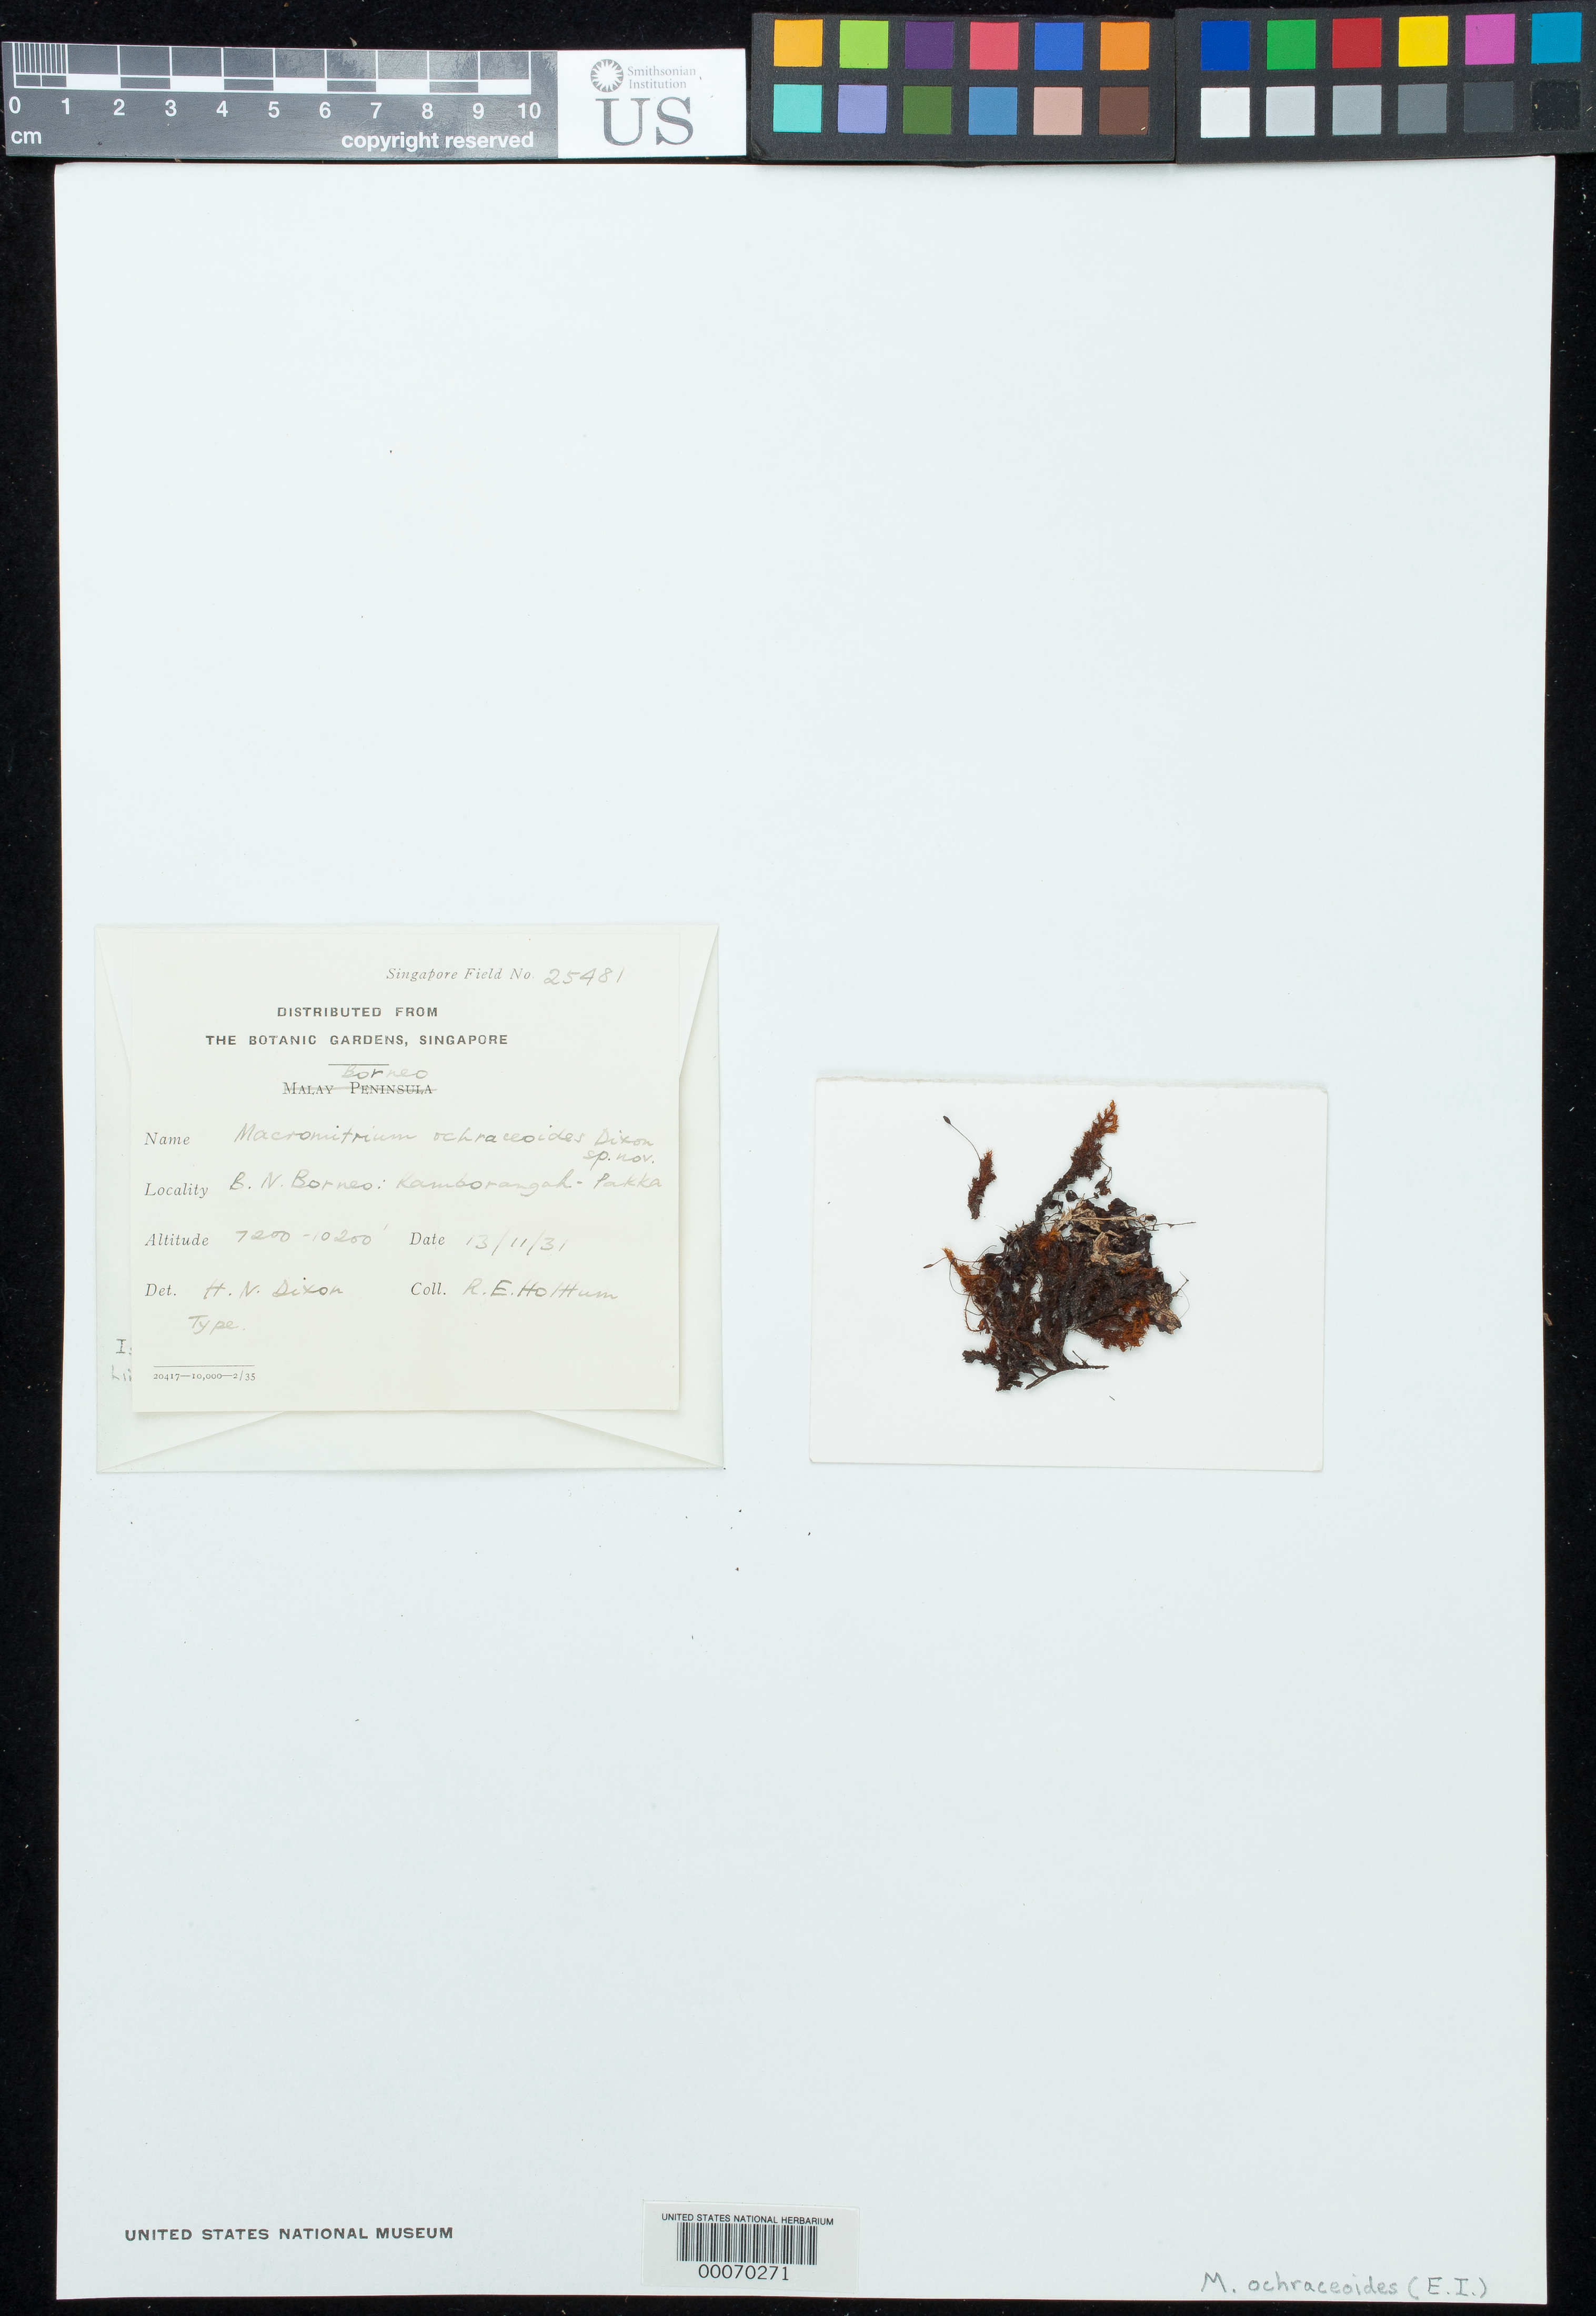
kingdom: Plantae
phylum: Bryophyta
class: Bryopsida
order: Orthotrichales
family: Orthotrichaceae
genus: Macromitrium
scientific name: Macromitrium ochraceoides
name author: Dixon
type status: Isotype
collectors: R. E. Holttum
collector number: Singapore Field #25481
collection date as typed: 13 Nov 1931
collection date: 1931-11-13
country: Brunei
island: Borneo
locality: Kamborangah, Pakka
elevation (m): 2195